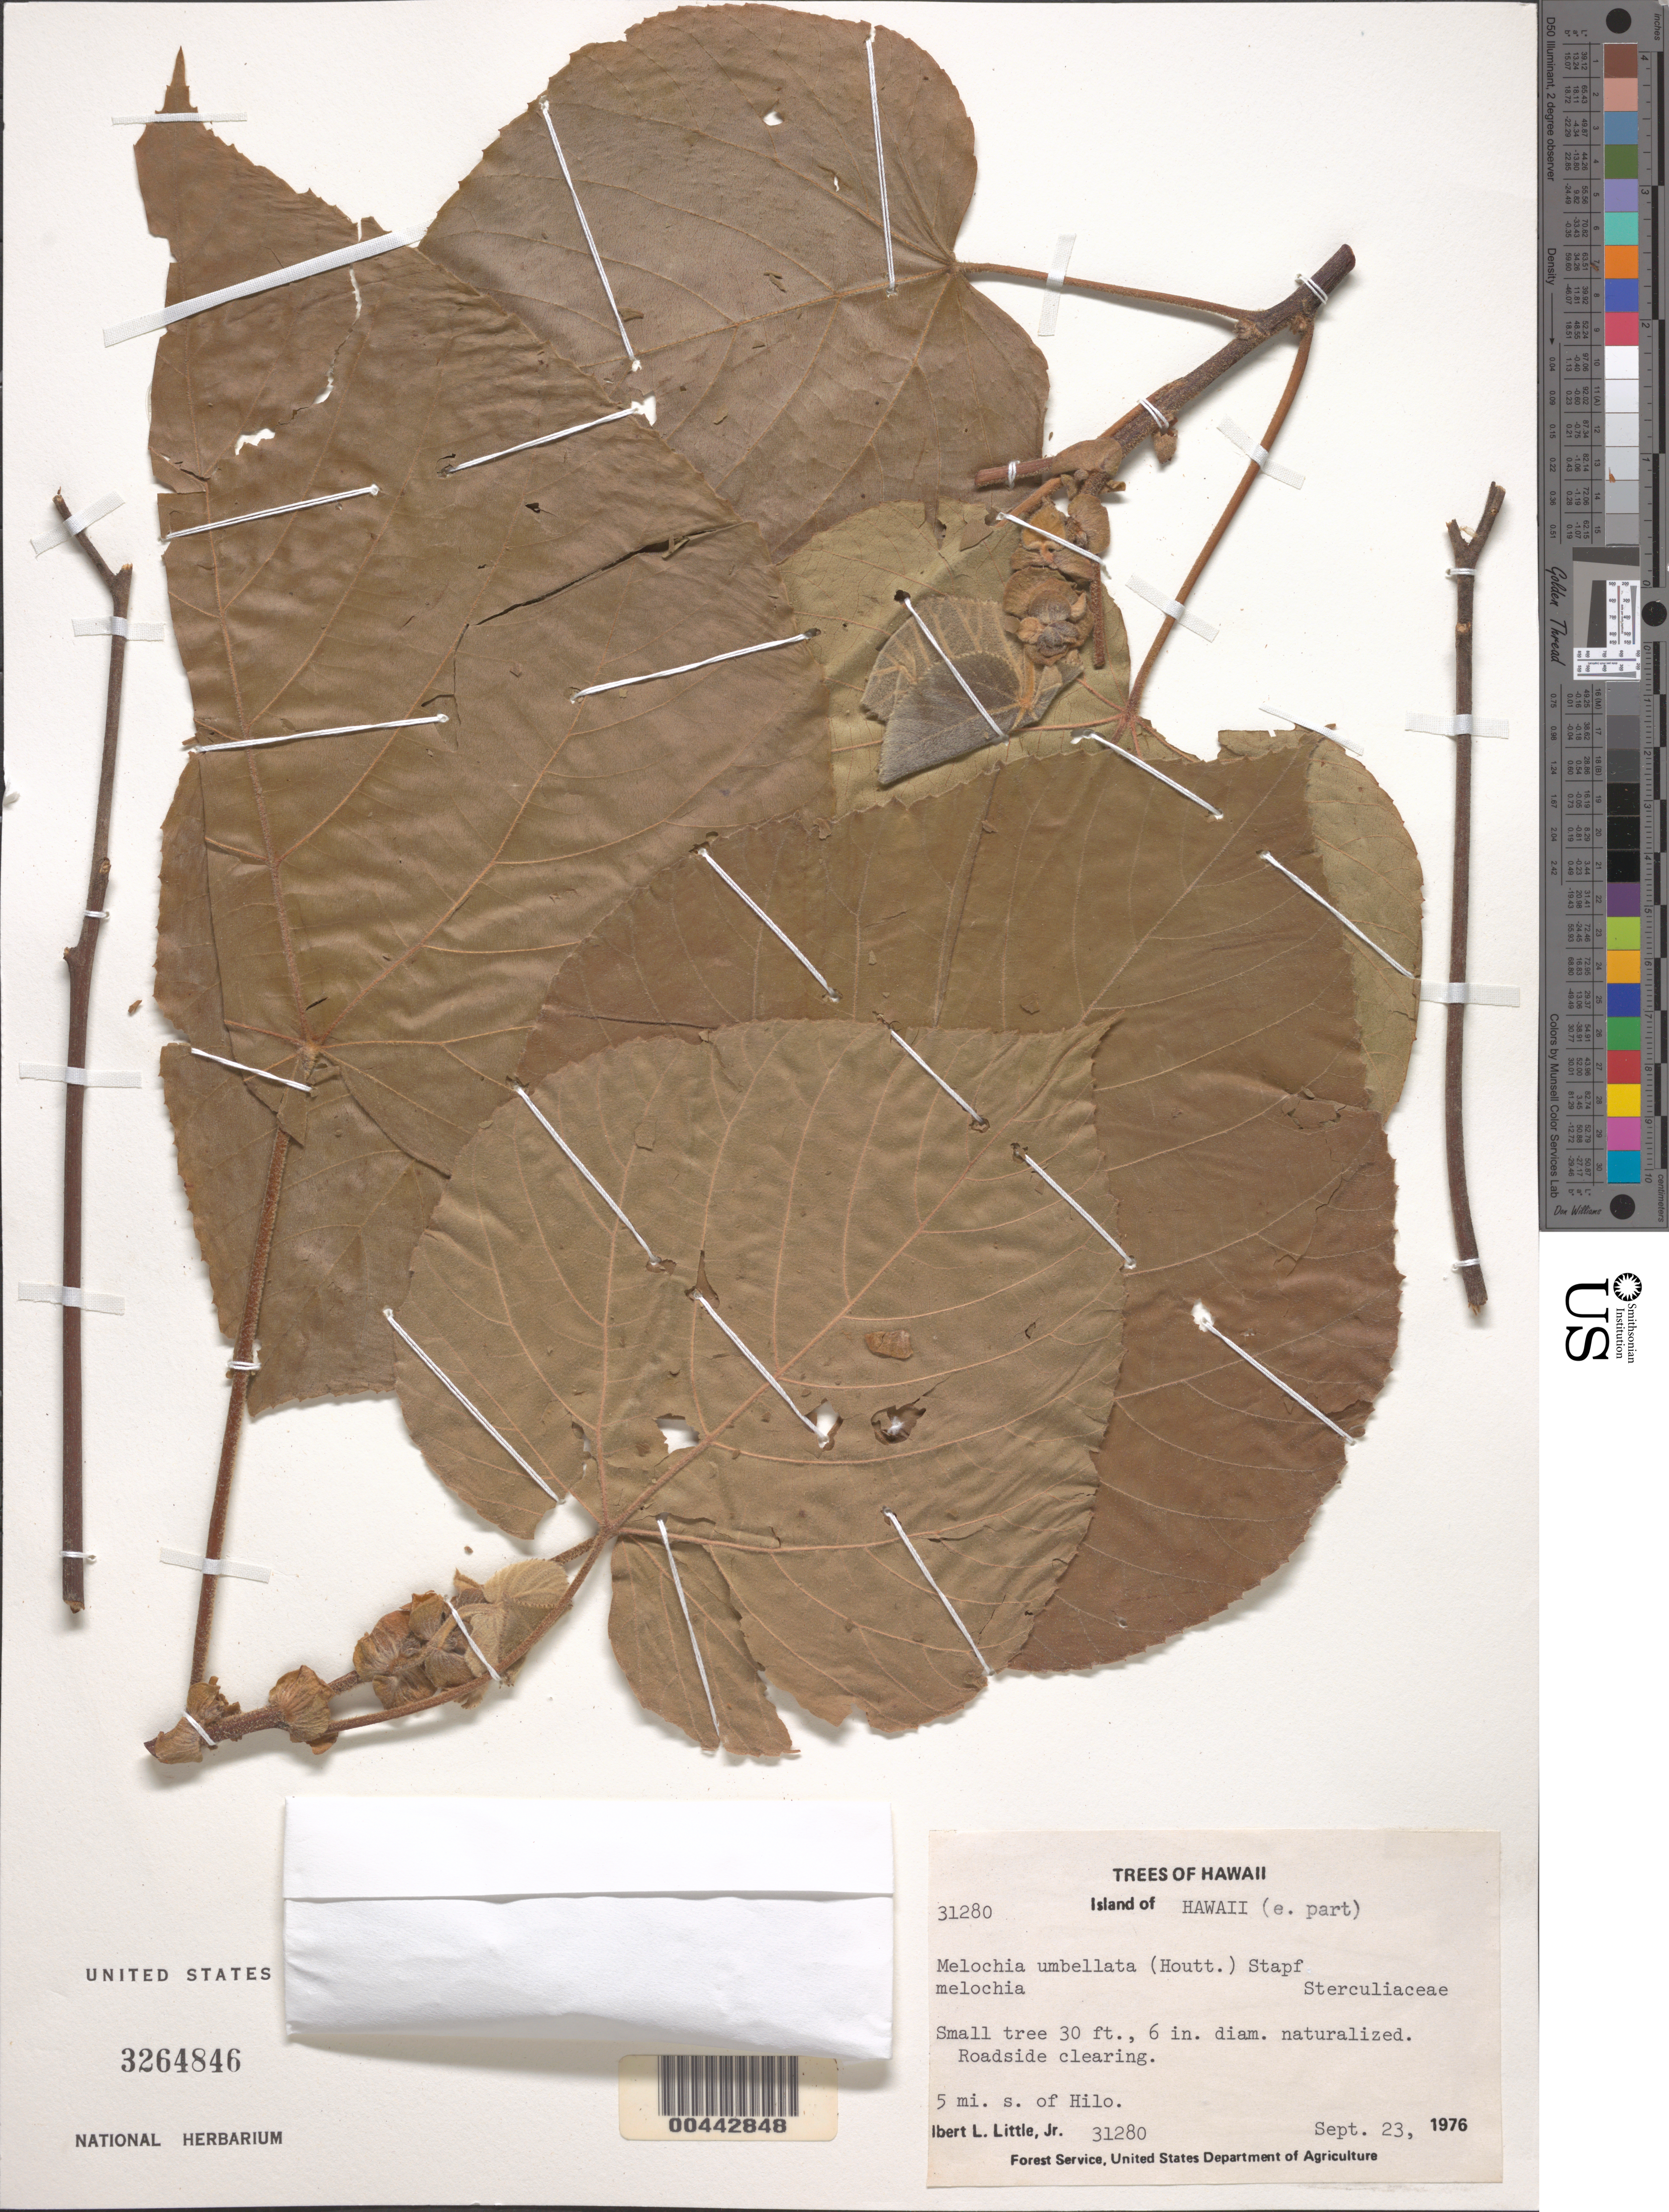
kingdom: Plantae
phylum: Tracheophyta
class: Magnoliopsida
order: Malvales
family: Malvaceae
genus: Melochia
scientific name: Melochia umbellata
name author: Stapf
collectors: E. L. Little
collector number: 31280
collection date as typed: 23 Sep 1976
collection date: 1976-09-23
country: United States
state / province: Hawaii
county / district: Hawaii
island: Hawaii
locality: East part of Hawaii, 5 miles south of Hilo.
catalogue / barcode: US 3264846